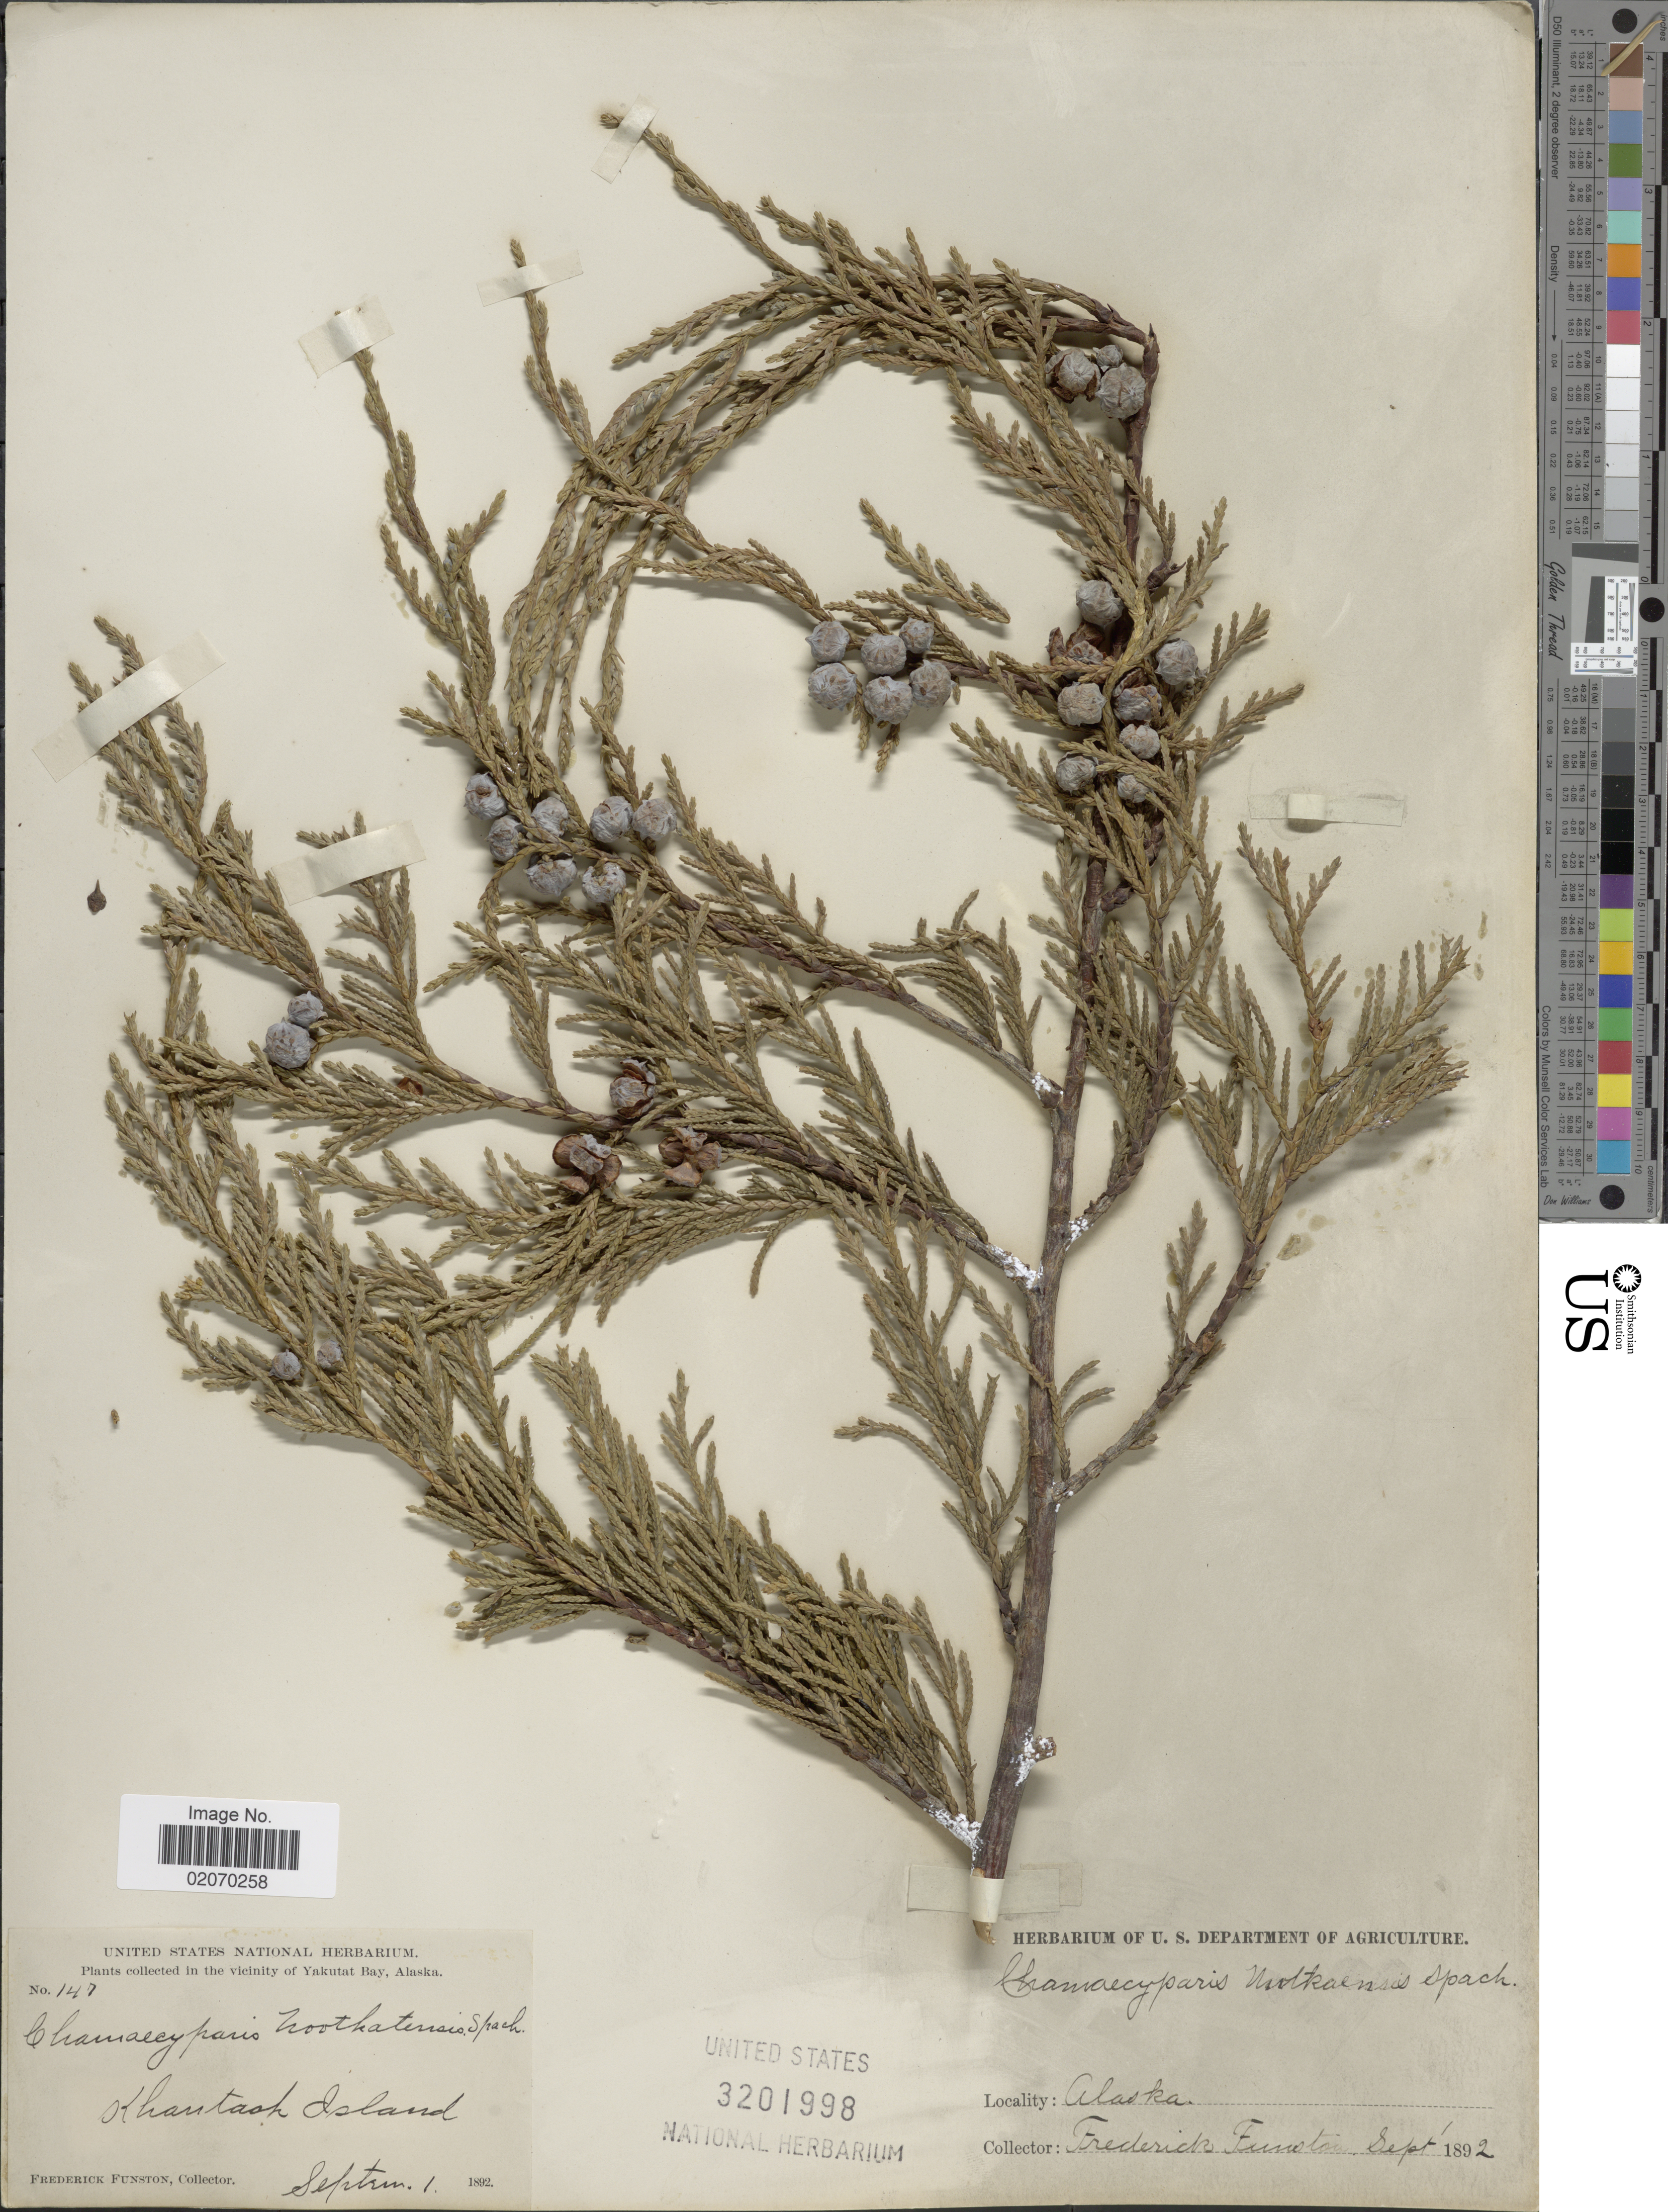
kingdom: Plantae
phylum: Tracheophyta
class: Pinopsida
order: Pinales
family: Cupressaceae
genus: Chamaecyparis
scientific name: Chamaecyparis nootkatensis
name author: (D. Don) Spach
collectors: F. Funston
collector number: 147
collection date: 1892-09-01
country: United States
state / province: Alaska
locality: Khantaak Island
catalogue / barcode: US 3201998